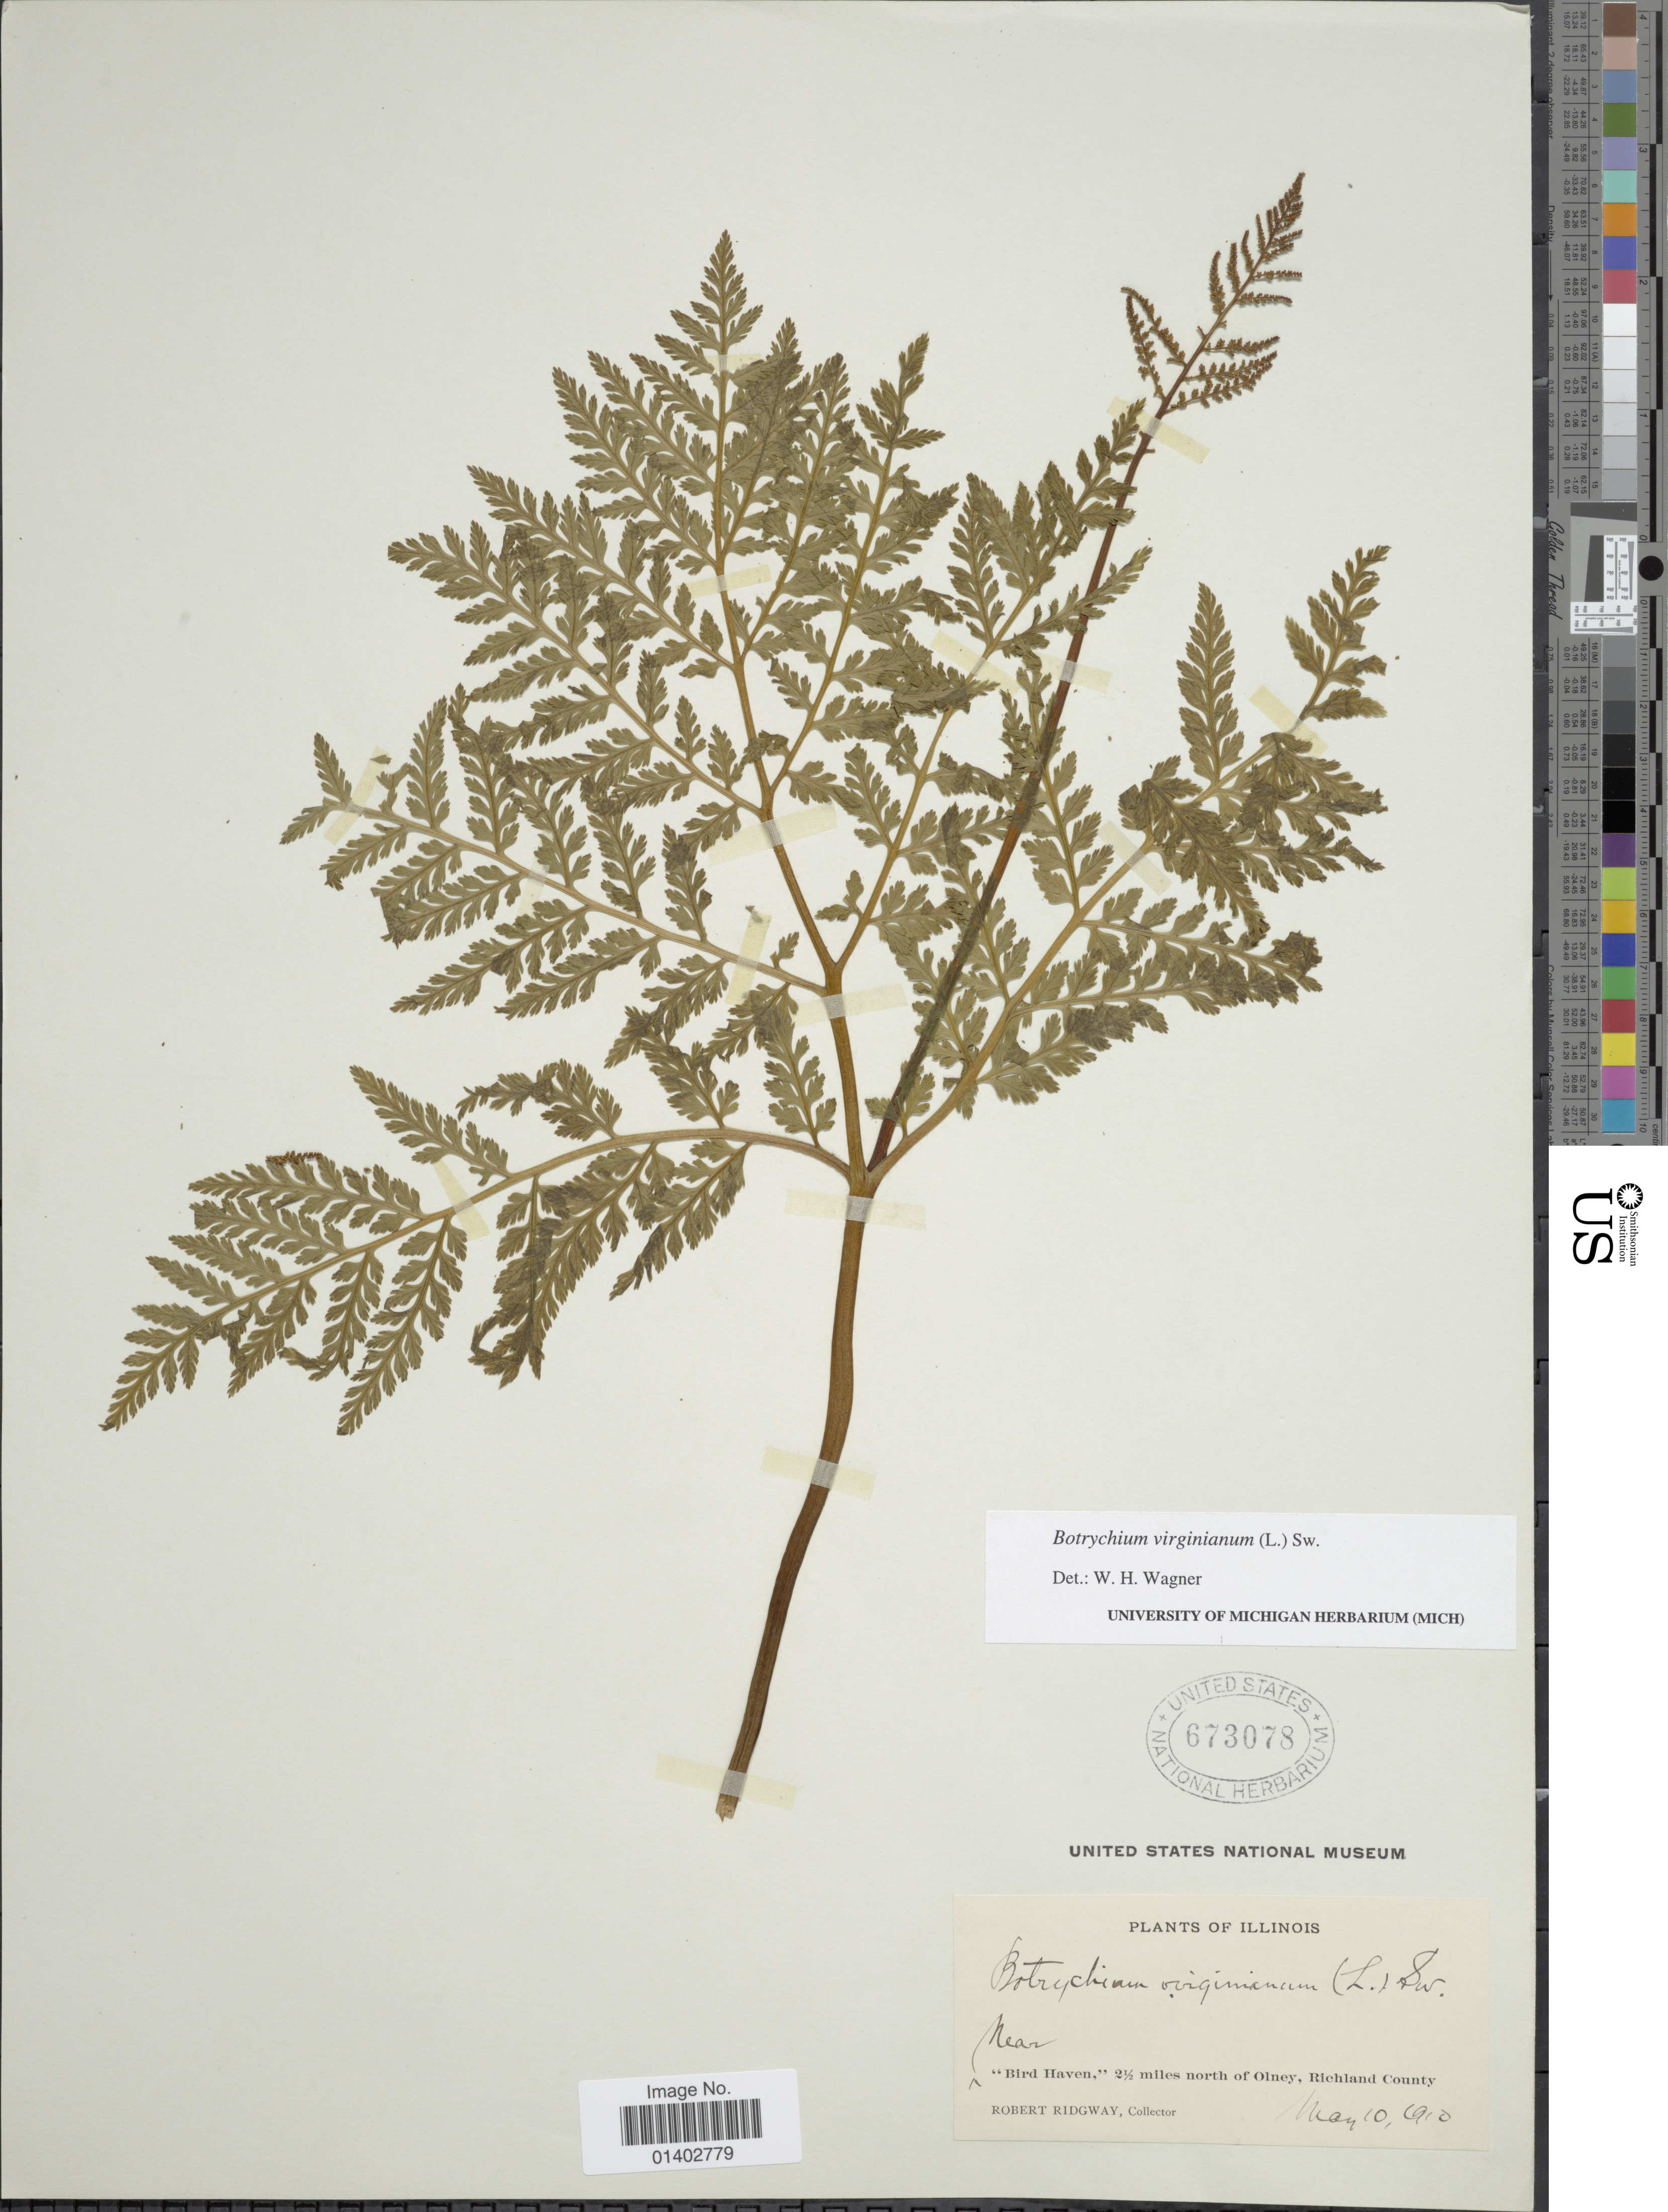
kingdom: Plantae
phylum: Tracheophyta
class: Polypodiopsida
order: Ophioglossales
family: Ophioglossaceae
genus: Botrychium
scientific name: Botrychium virginianum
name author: (L.) Sw.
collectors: R. Ridgway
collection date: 1910-05-10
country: United States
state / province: Illinois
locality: Near 'Bird Haven,' 2½ miles north of Olney, Richland County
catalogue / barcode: US 673078